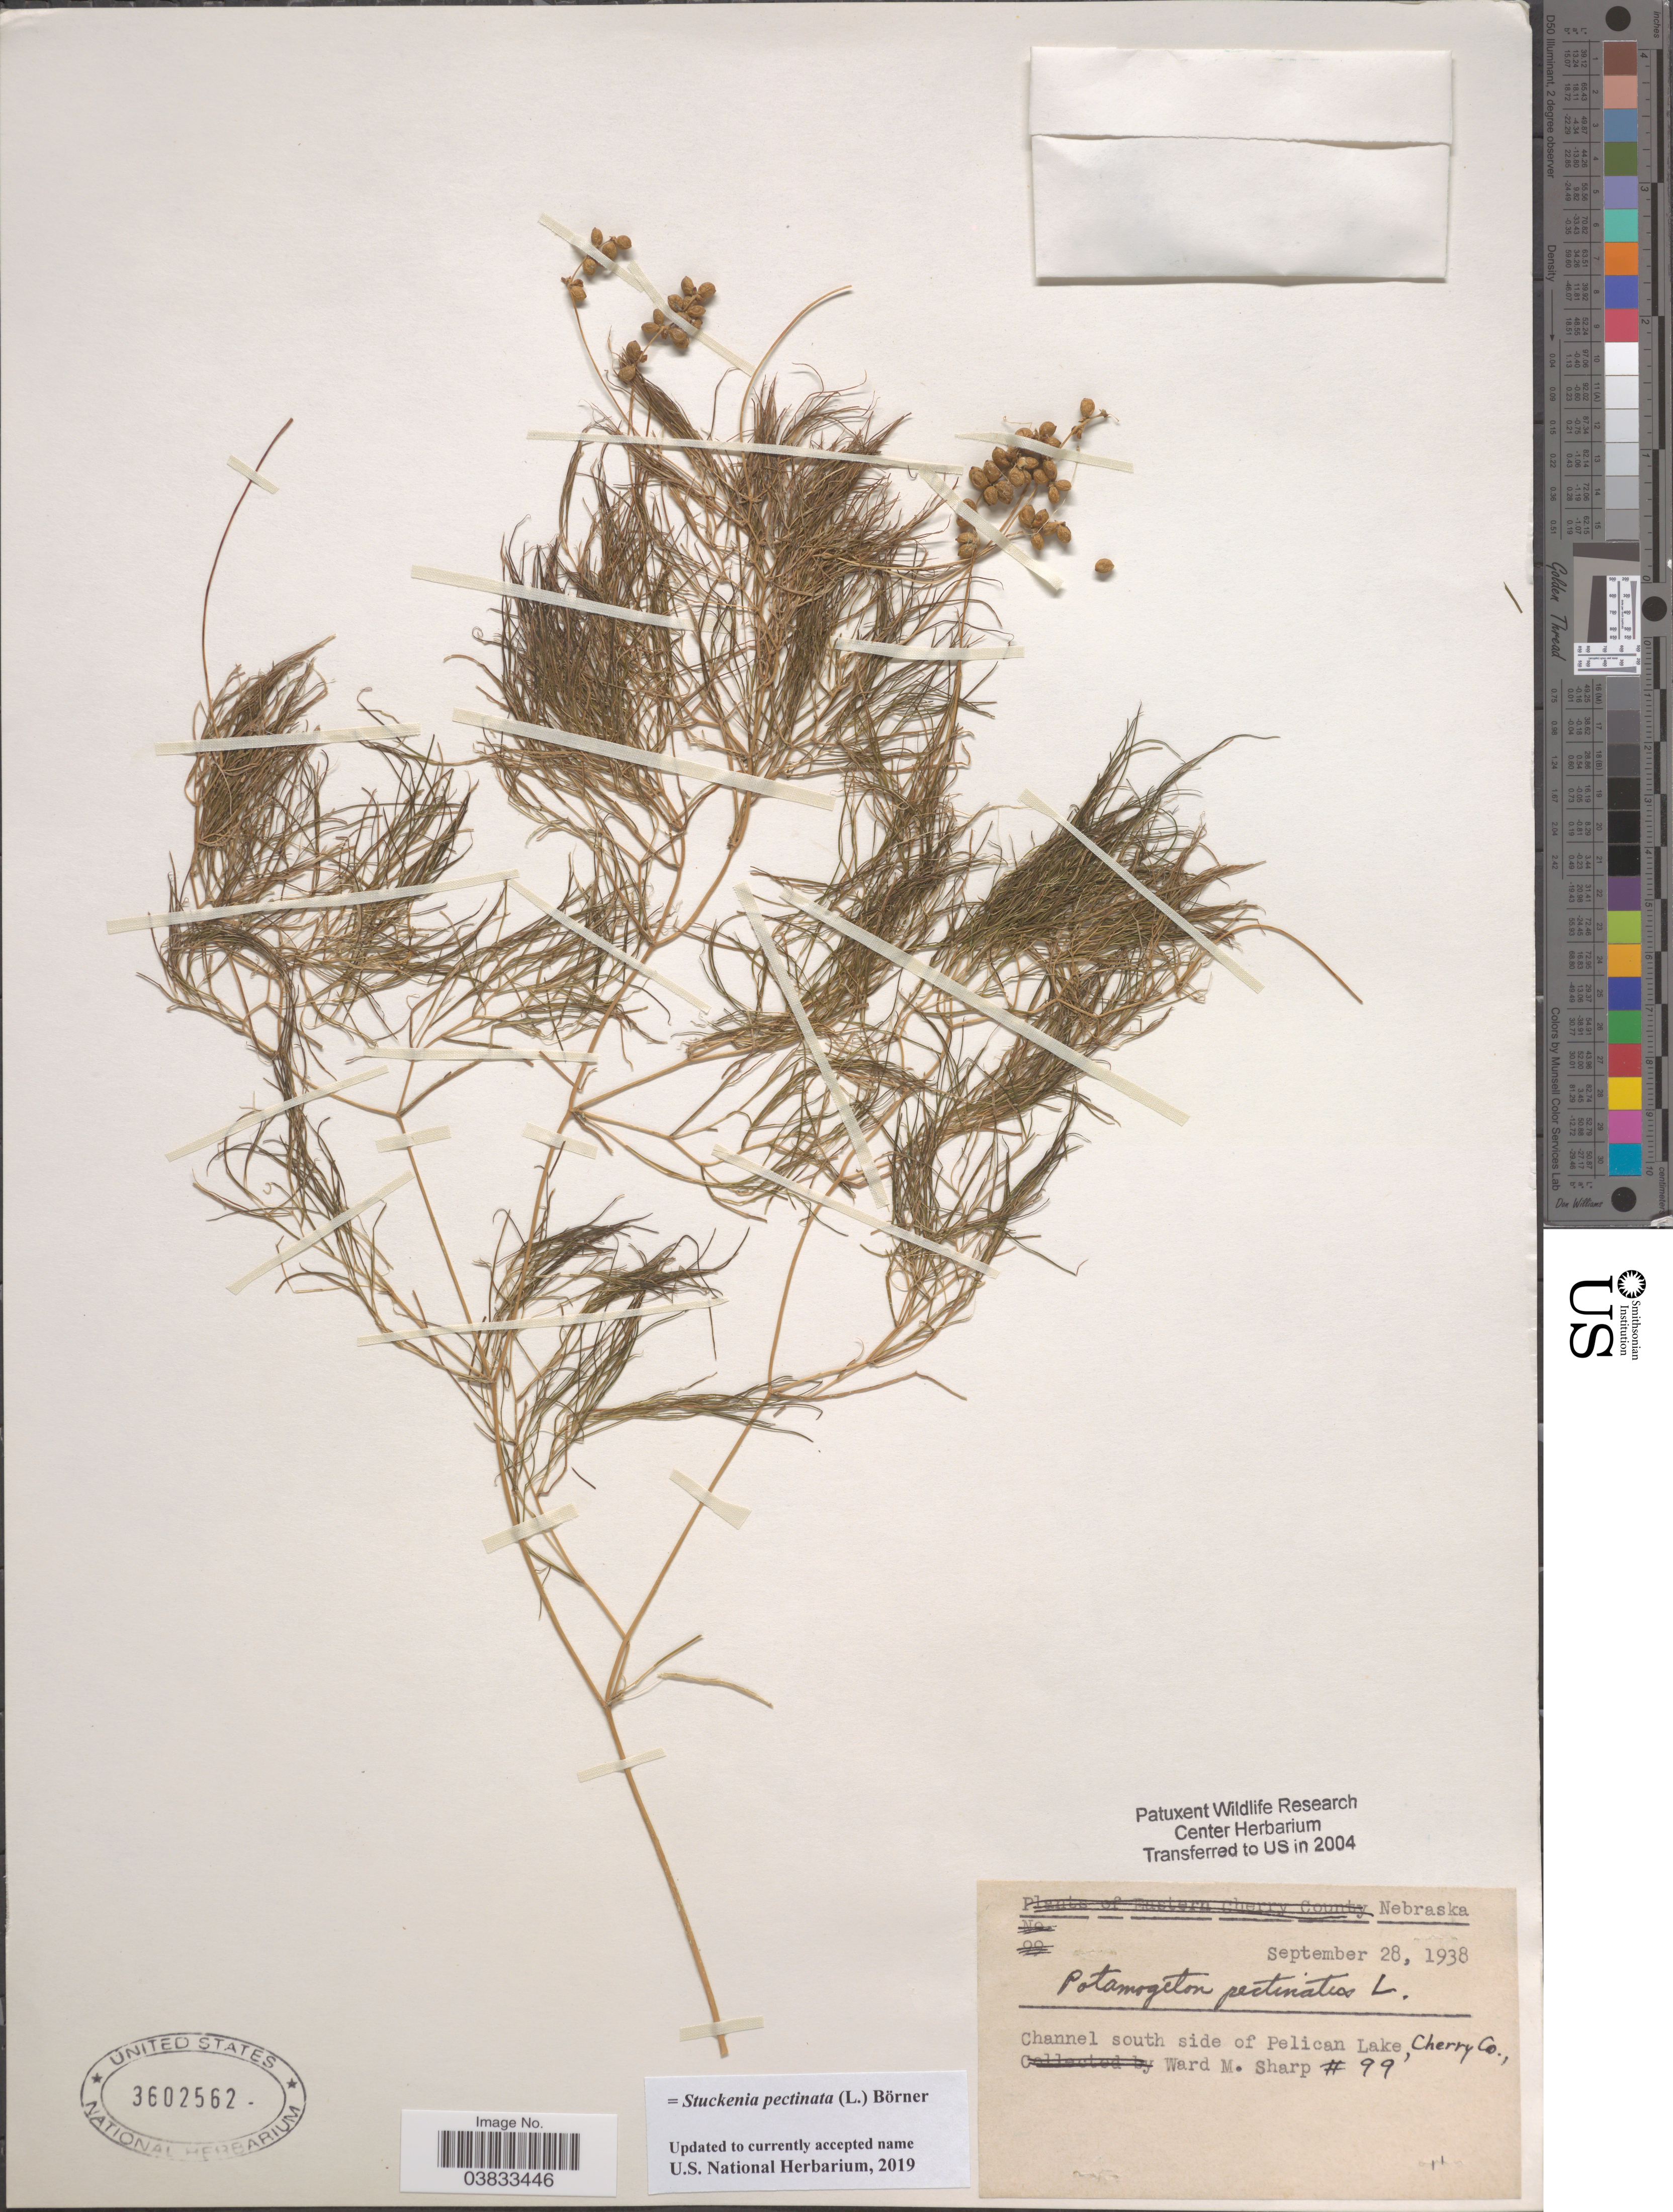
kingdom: Plantae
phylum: Tracheophyta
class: Liliopsida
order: Alismatales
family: Potamogetonaceae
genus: Stuckenia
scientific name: Stuckenia pectinata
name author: (L.) Börner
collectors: W. M. Sharp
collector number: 99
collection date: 1938-09-28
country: United States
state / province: Nebraska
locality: Channel south side of Pelican Lake, Cherry Co.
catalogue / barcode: US 3602562